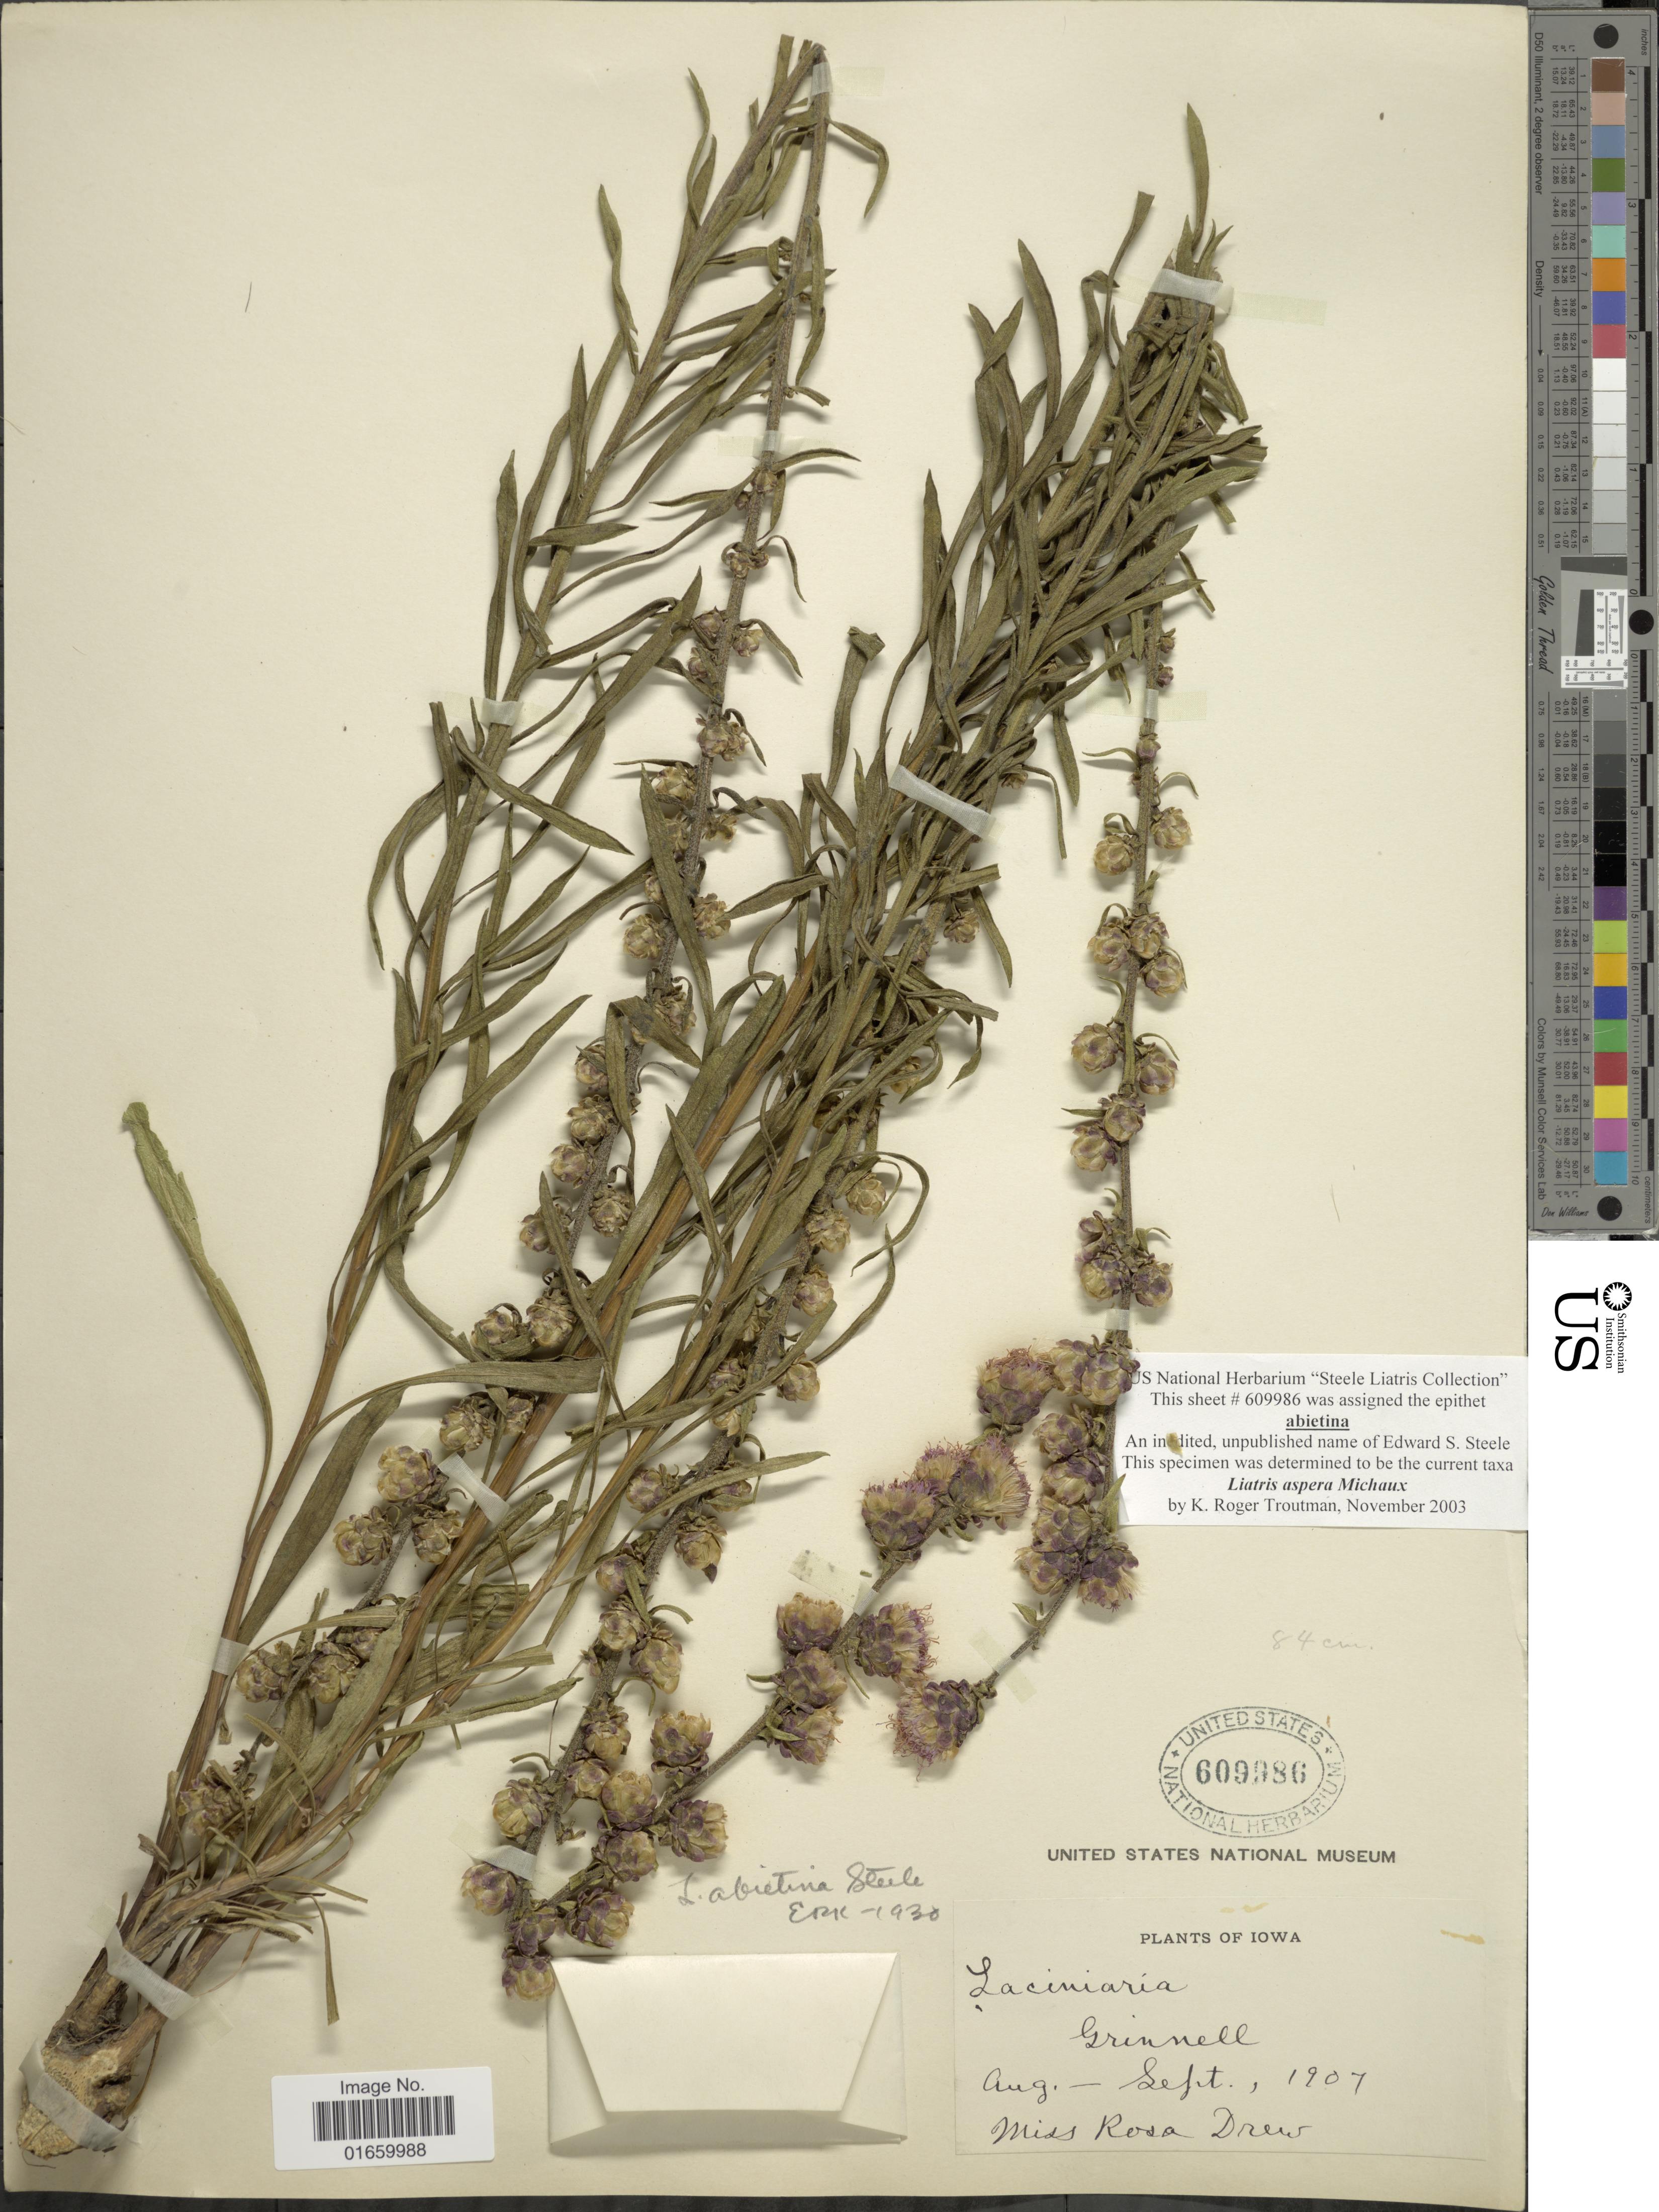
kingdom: Plantae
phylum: Tracheophyta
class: Magnoliopsida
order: Asterales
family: Asteraceae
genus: Liatris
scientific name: Liatris aspera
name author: Michx.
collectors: R. Drew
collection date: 1907-08/1907-09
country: United States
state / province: Iowa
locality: Grinnell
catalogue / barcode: US 609986